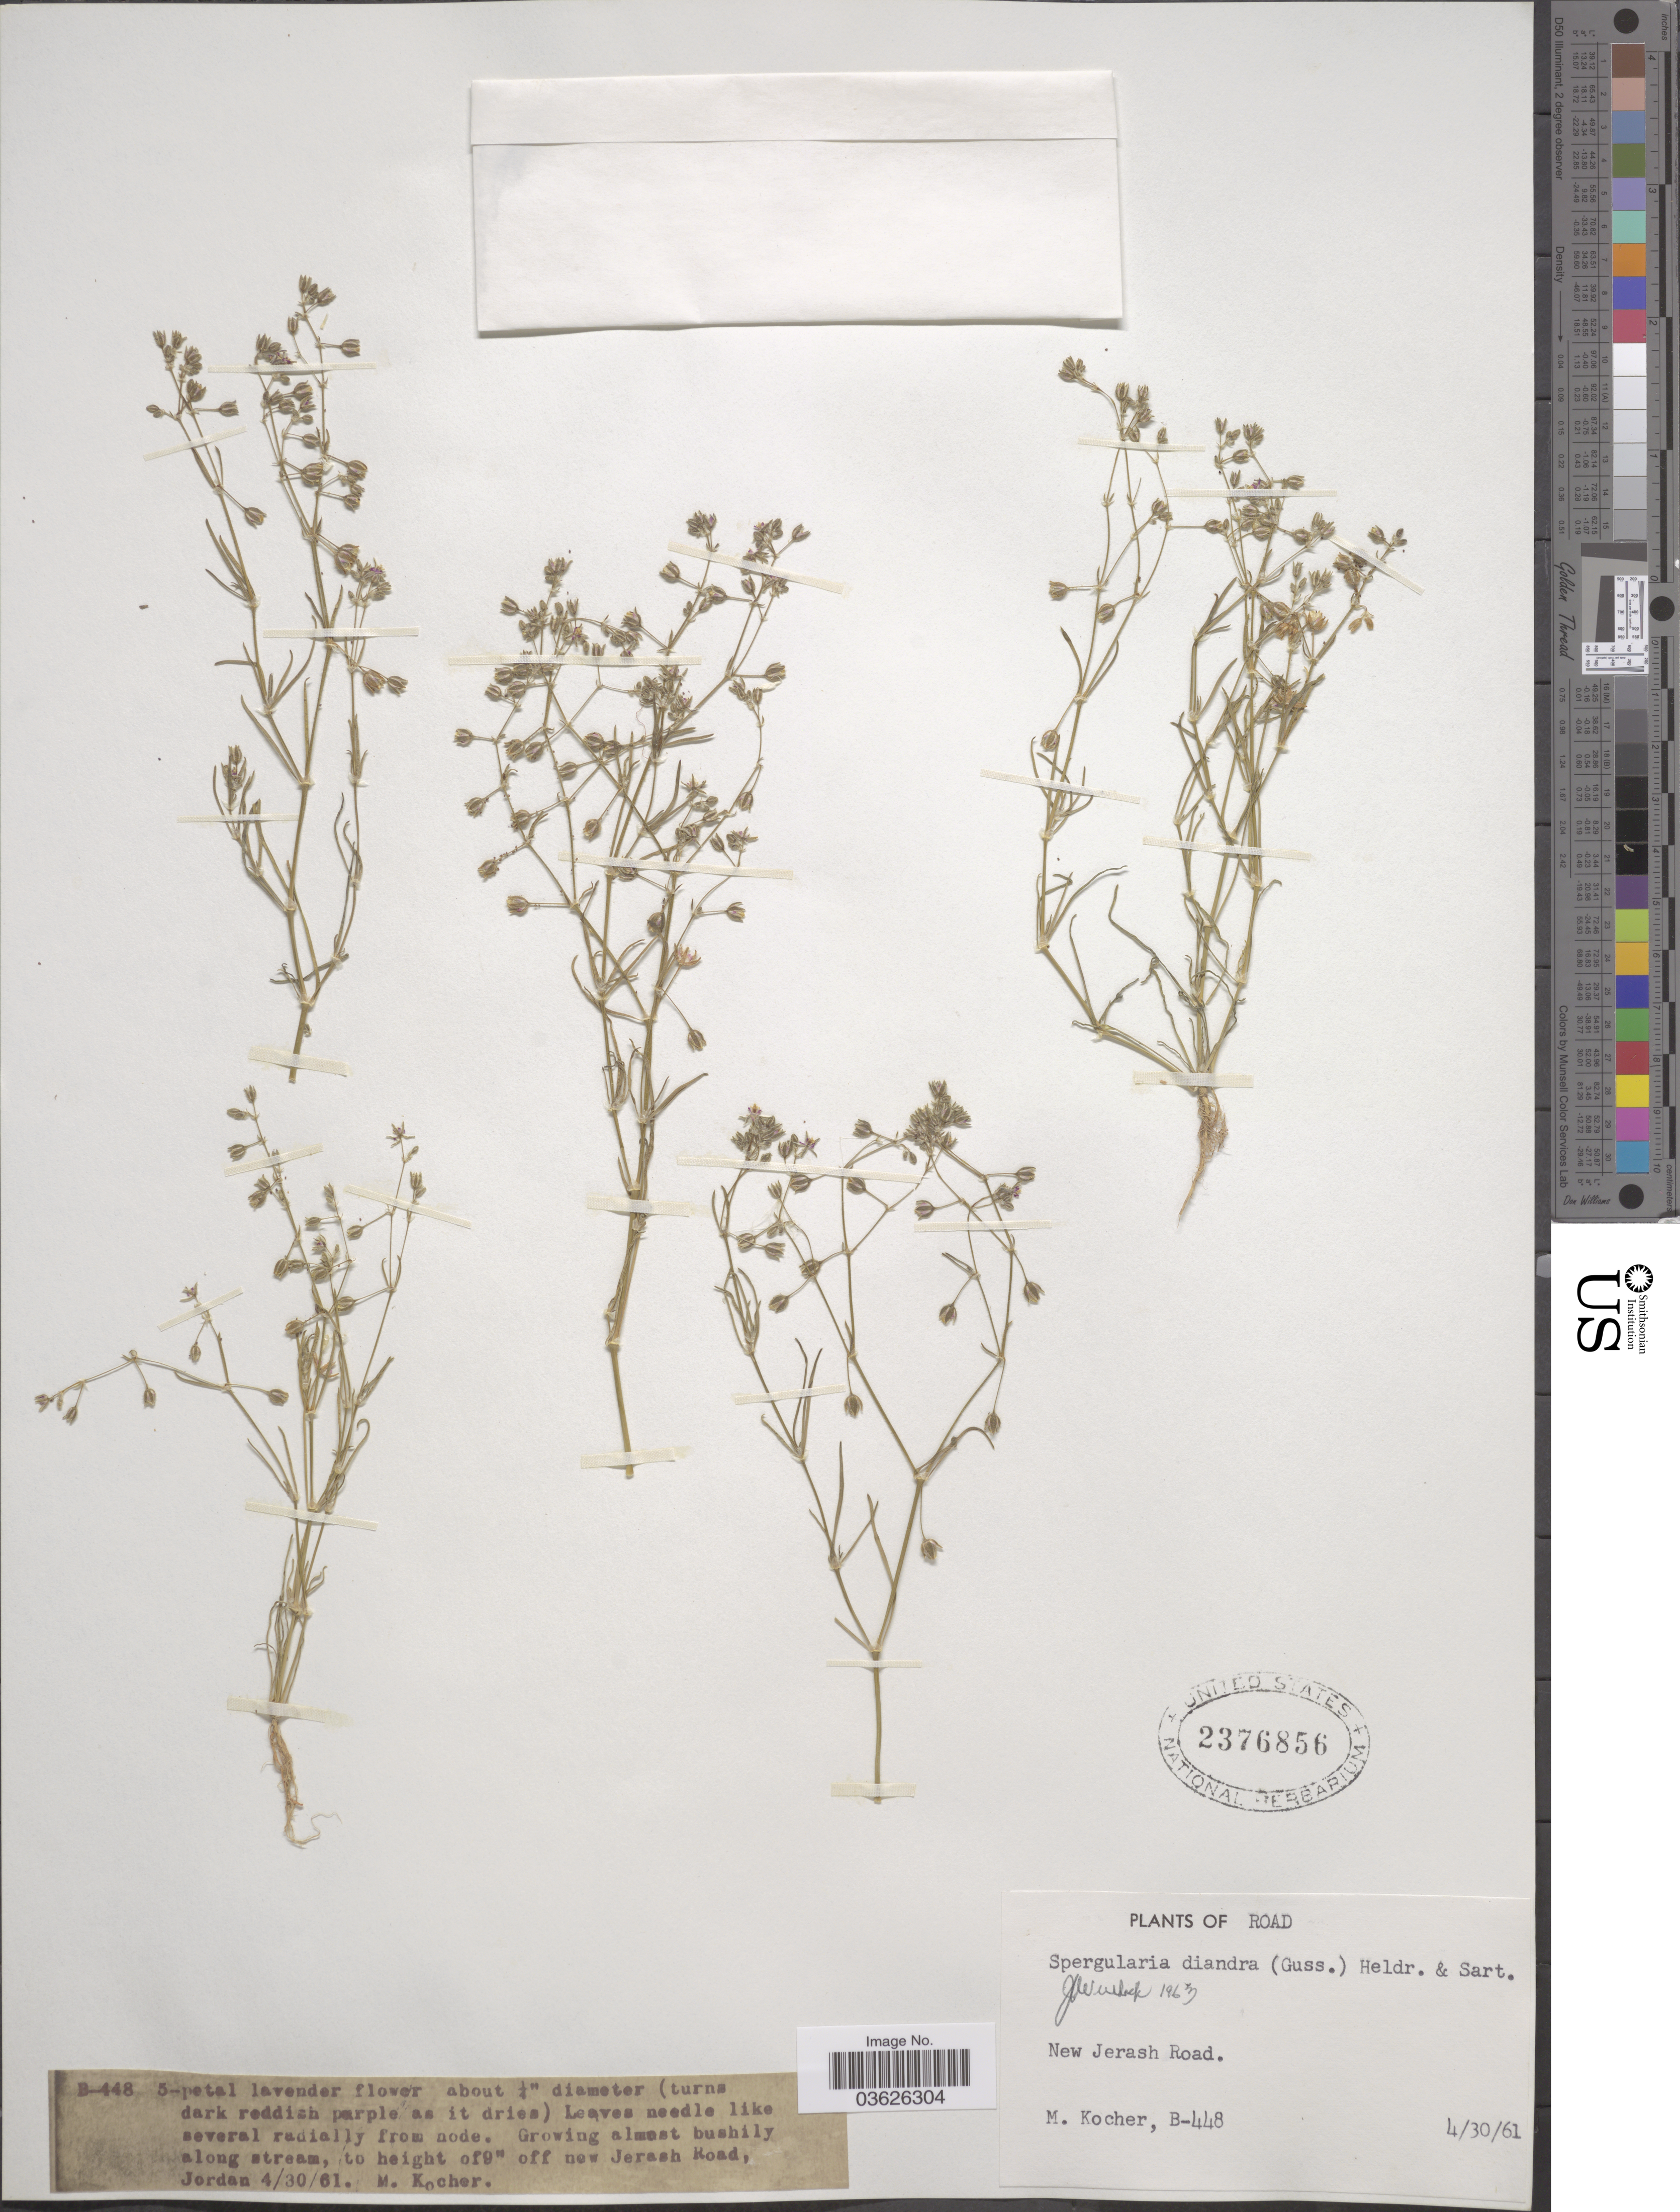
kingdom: Plantae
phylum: Tracheophyta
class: Magnoliopsida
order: Caryophyllales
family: Caryophyllaceae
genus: Spergularia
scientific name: Spergularia diandra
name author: (Gussone) Heldr.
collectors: M. Kocher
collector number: B-448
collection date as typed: Transcribed d/m/y: 30/4/61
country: Jordan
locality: Road. New Jerash Road. Off new Jerash Road.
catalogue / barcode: US 2376856